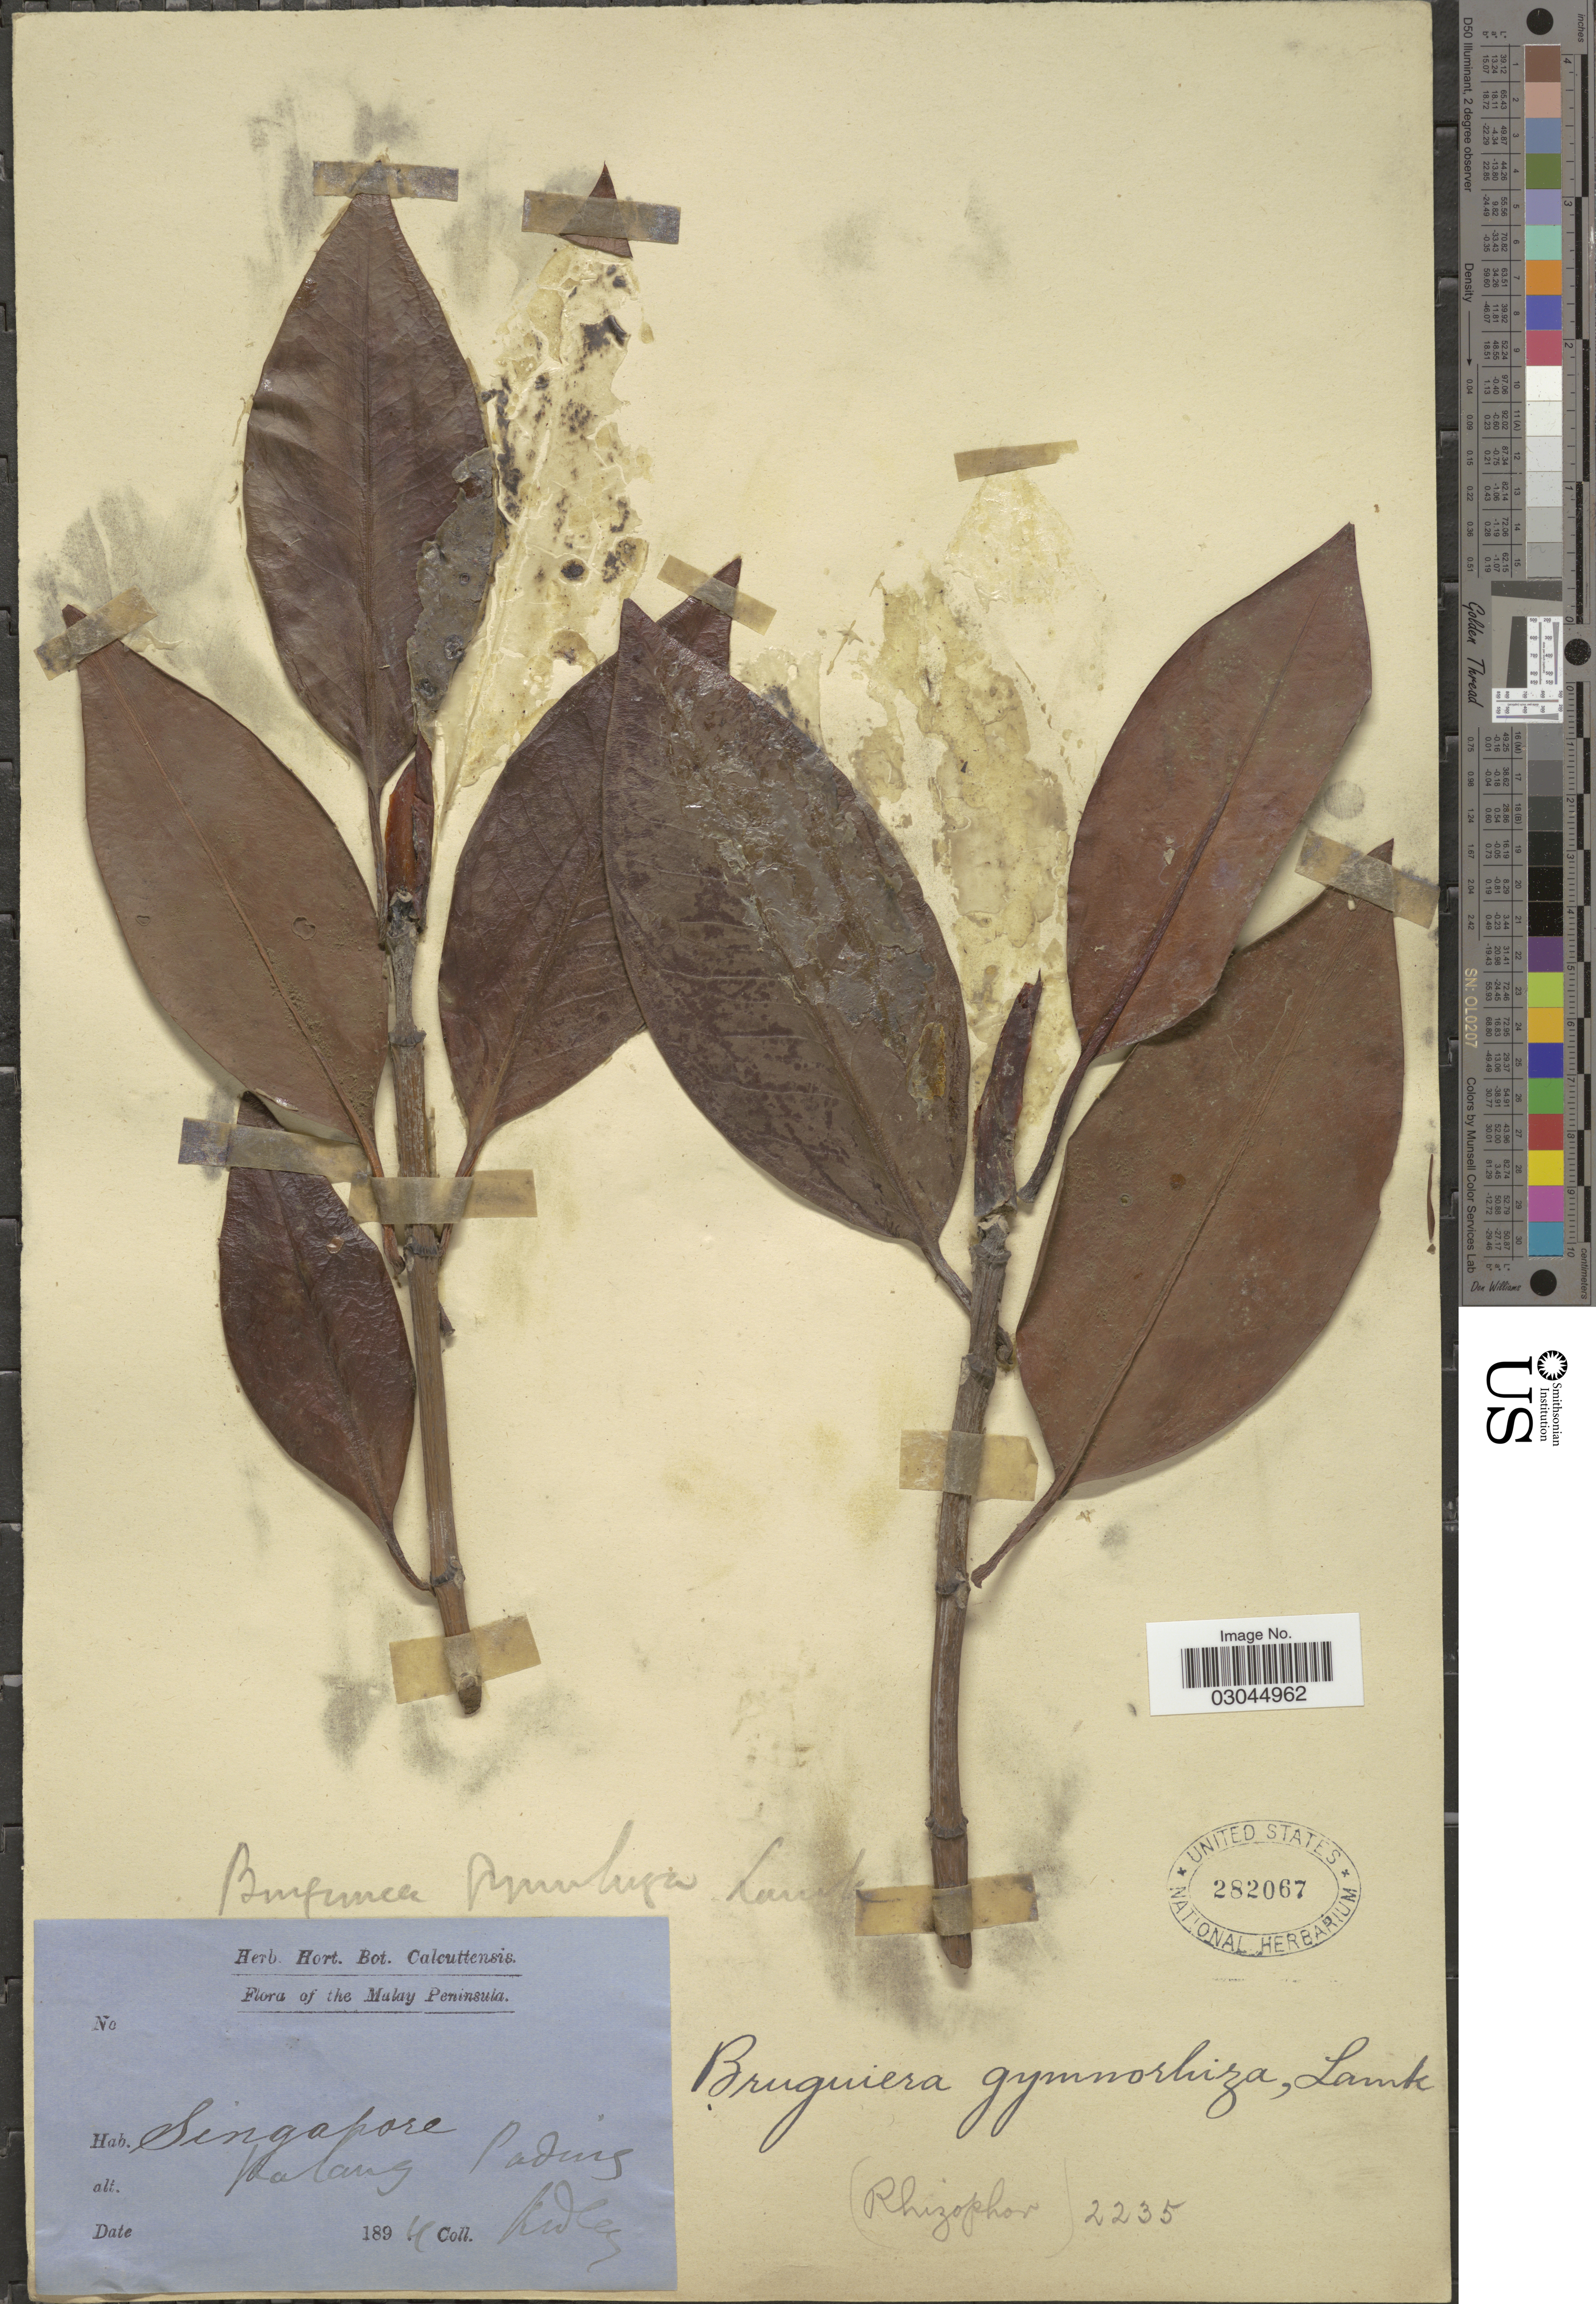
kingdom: Plantae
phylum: Tracheophyta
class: Magnoliopsida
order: Malpighiales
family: Rhizophoraceae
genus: Bruguiera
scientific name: Bruguiera gymnorhiza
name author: (L.) Savigny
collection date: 1894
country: Singapore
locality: The Malay Peninsula, Kalang Pading.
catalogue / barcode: US 282067